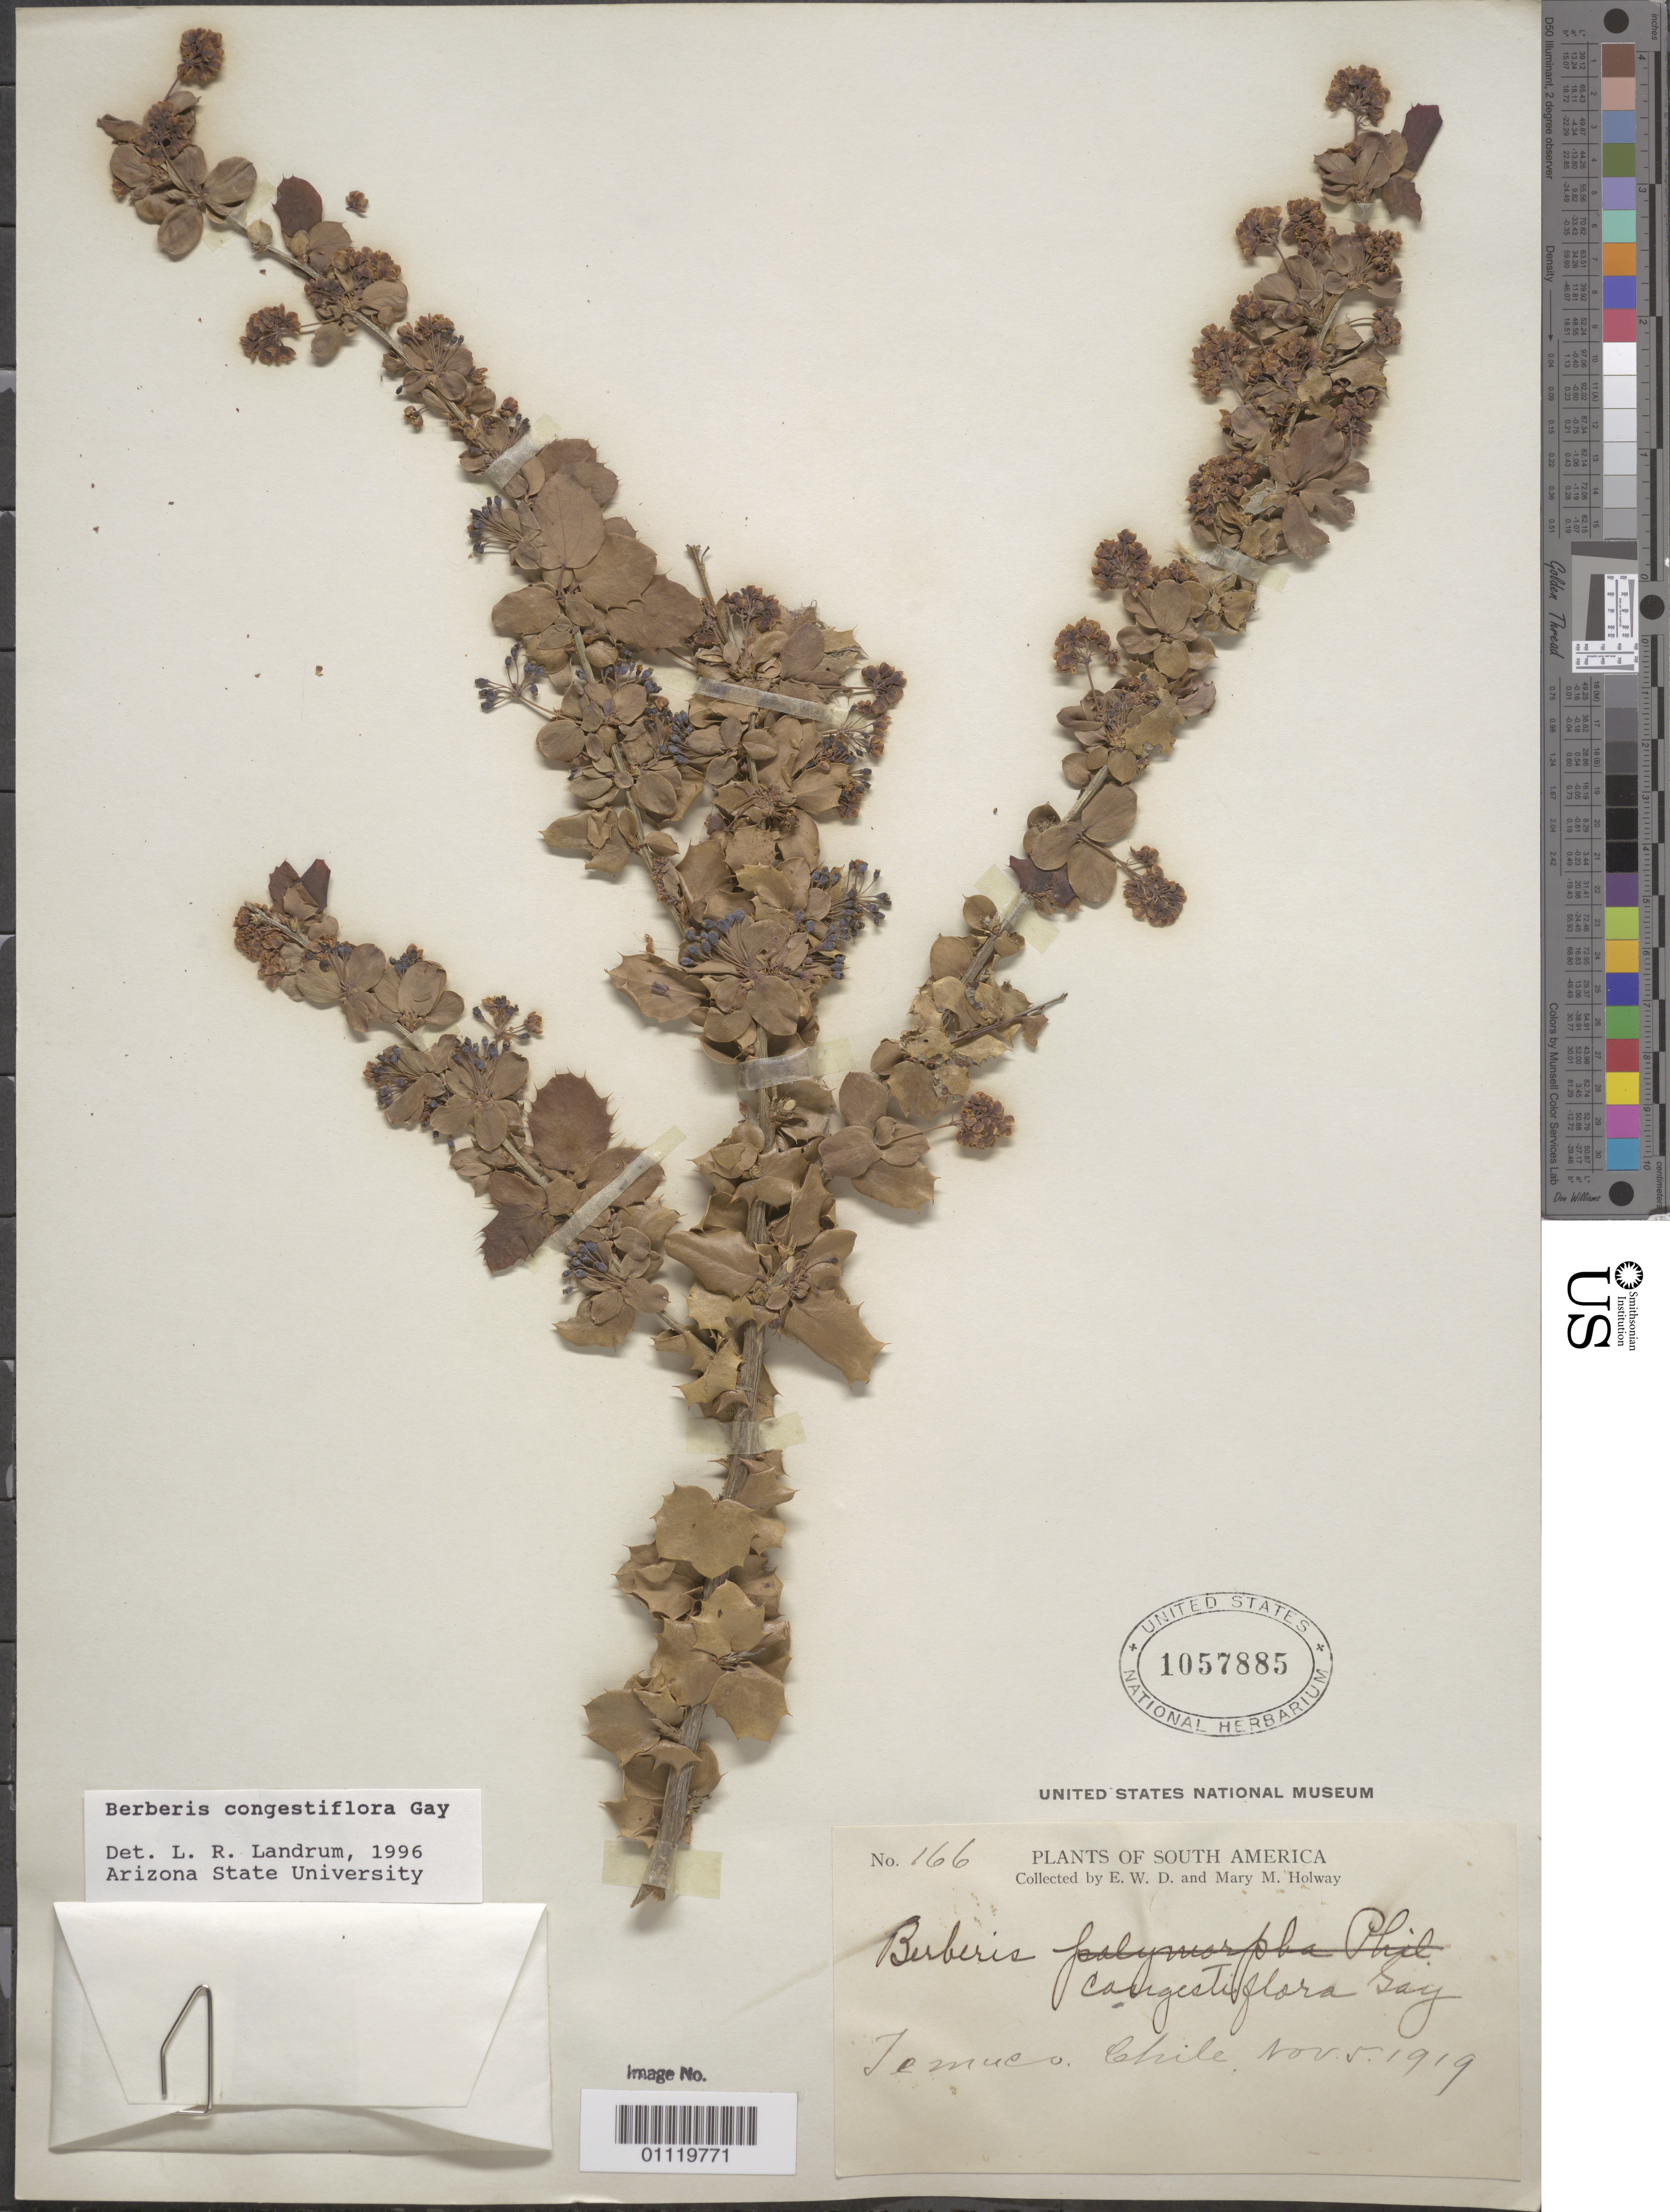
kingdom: Plantae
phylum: Tracheophyta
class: Magnoliopsida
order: Ranunculales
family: Berberidaceae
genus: Berberis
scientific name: Berberis congestiflora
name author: Gay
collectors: E. W. D. Holway & -- Holway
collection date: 1919-11-05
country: Chile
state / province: Araucanía (IX)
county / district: Cautinia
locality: Temuco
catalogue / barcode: US 1057885